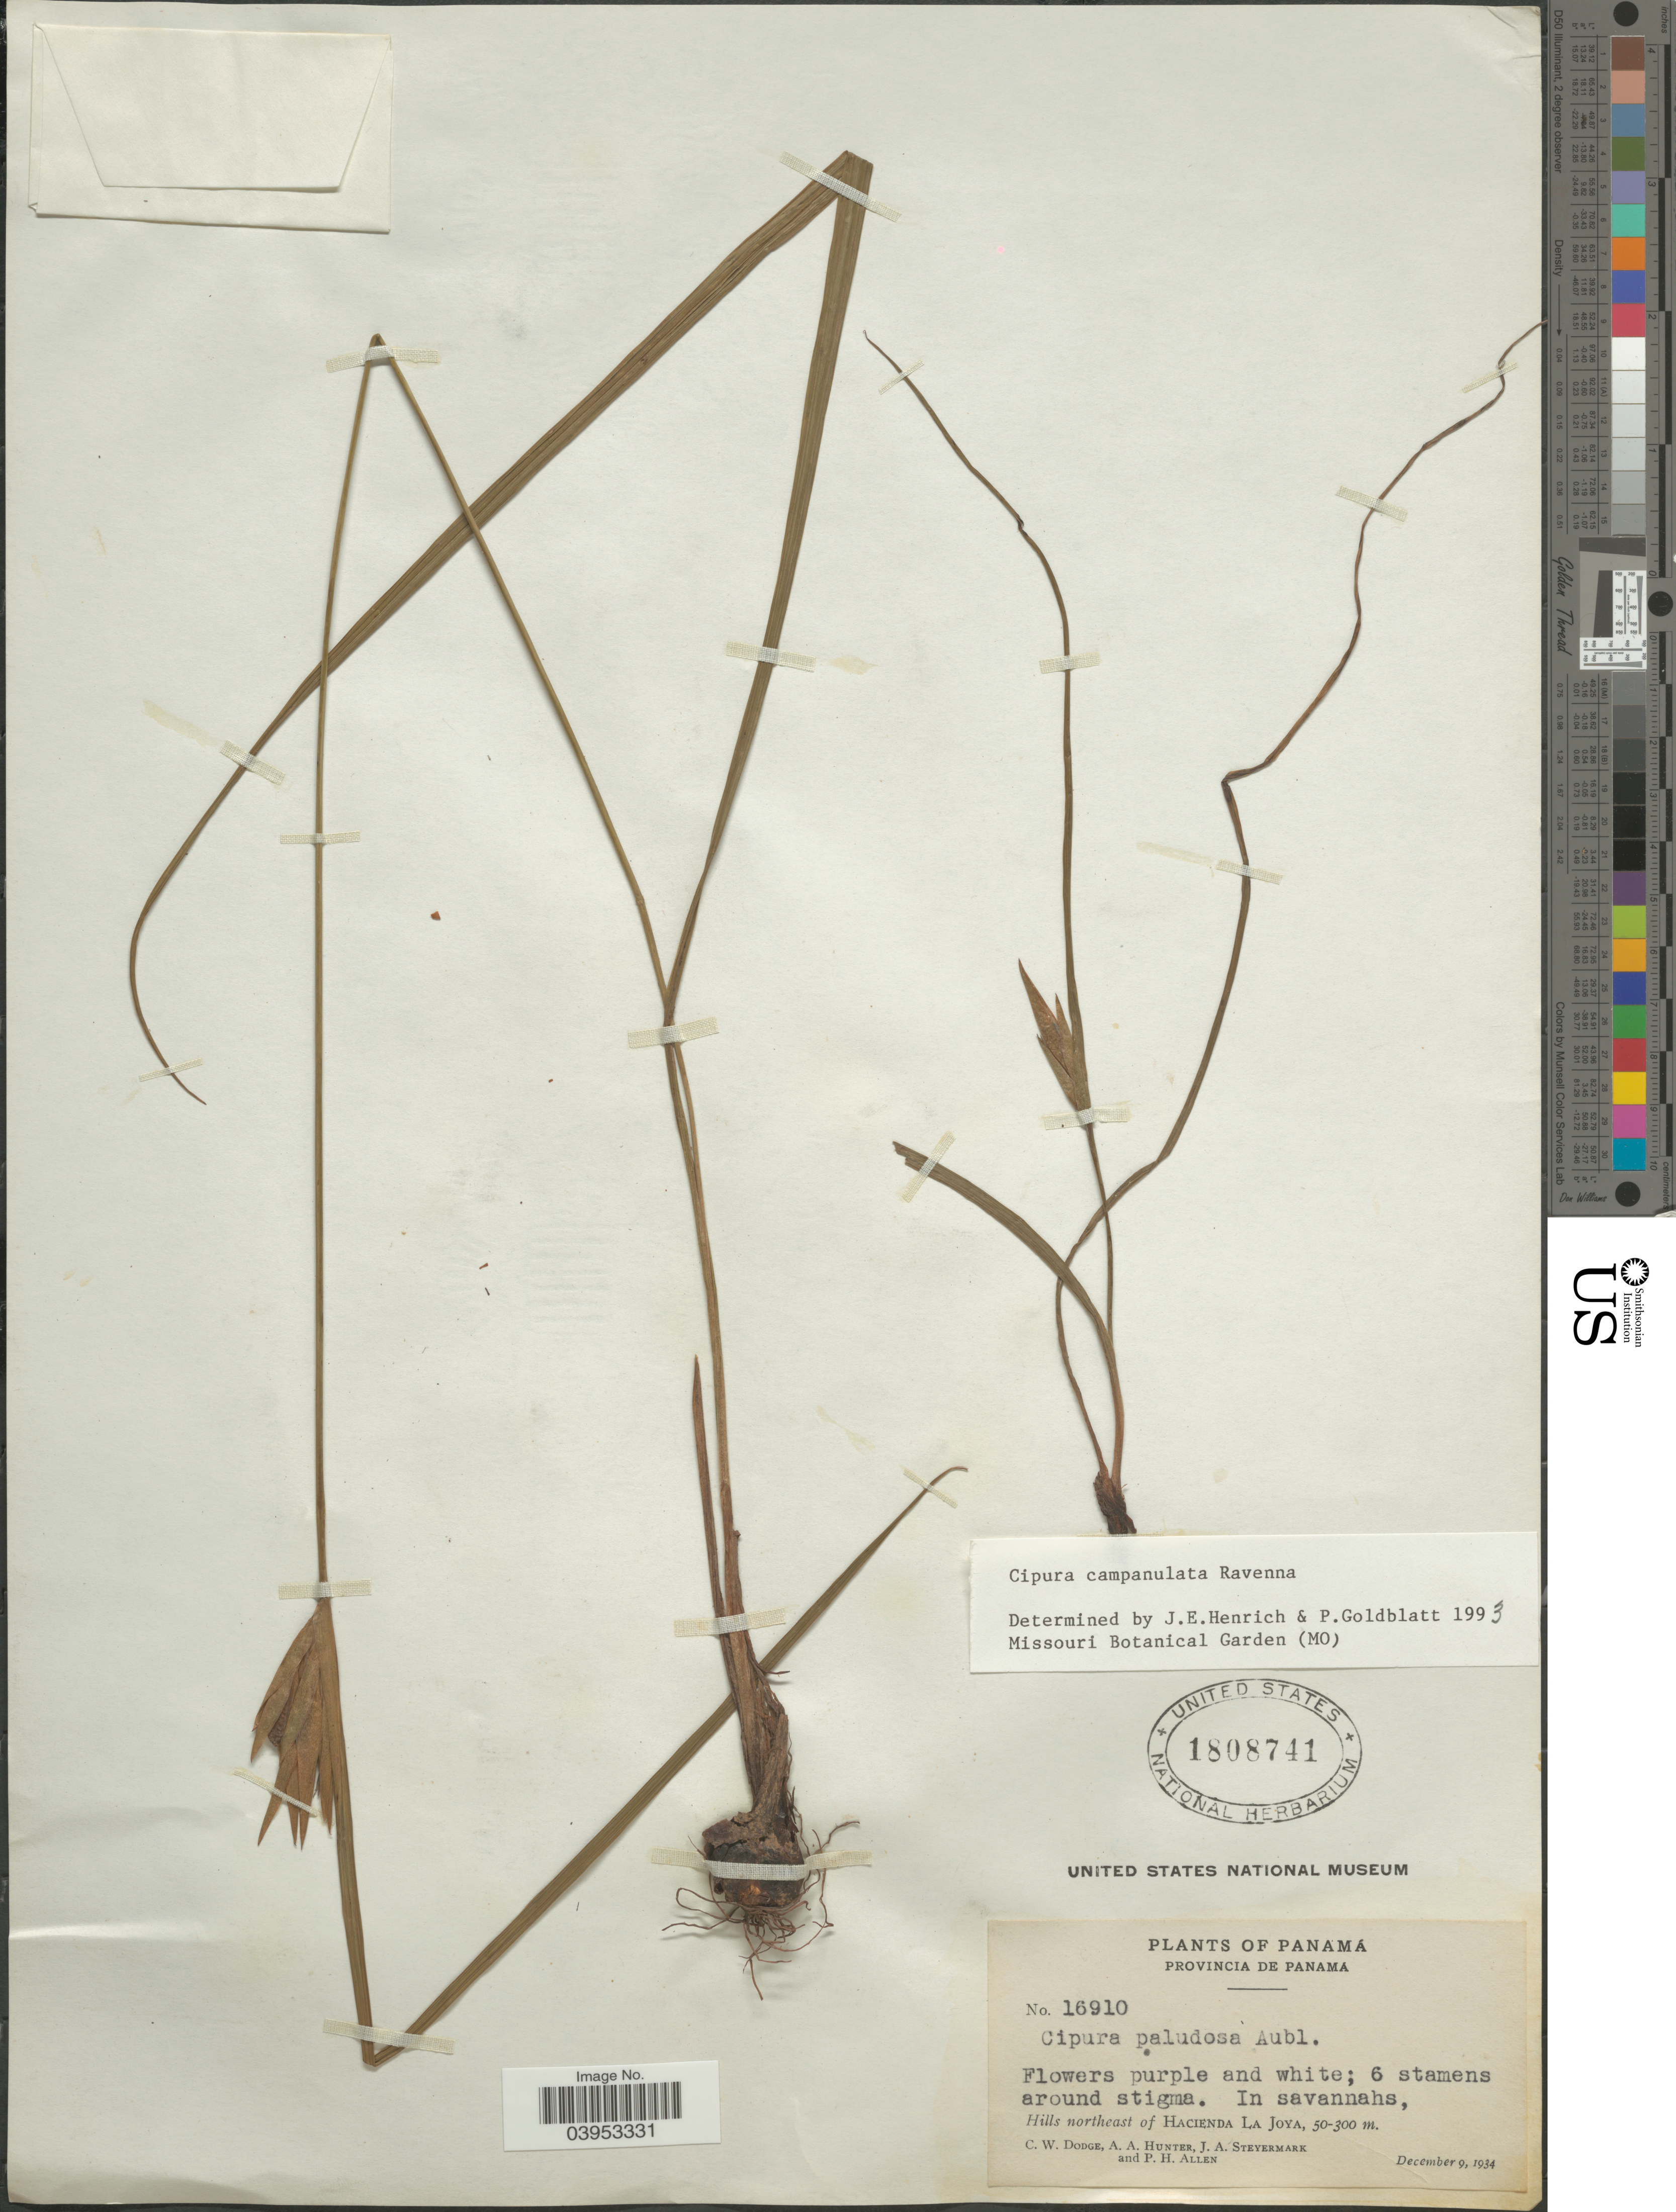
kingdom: Plantae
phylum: Tracheophyta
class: Liliopsida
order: Asparagales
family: Iridaceae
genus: Cipura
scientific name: Cipura campanulata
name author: Ravenna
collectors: C. Dodge, A. Hunter, J. Steyermark & P. H. Allen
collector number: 16910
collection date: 1934-12-09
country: Panama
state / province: Panamá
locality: Hills northeast of Hacienda La Joya.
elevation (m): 50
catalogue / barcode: US 1808741